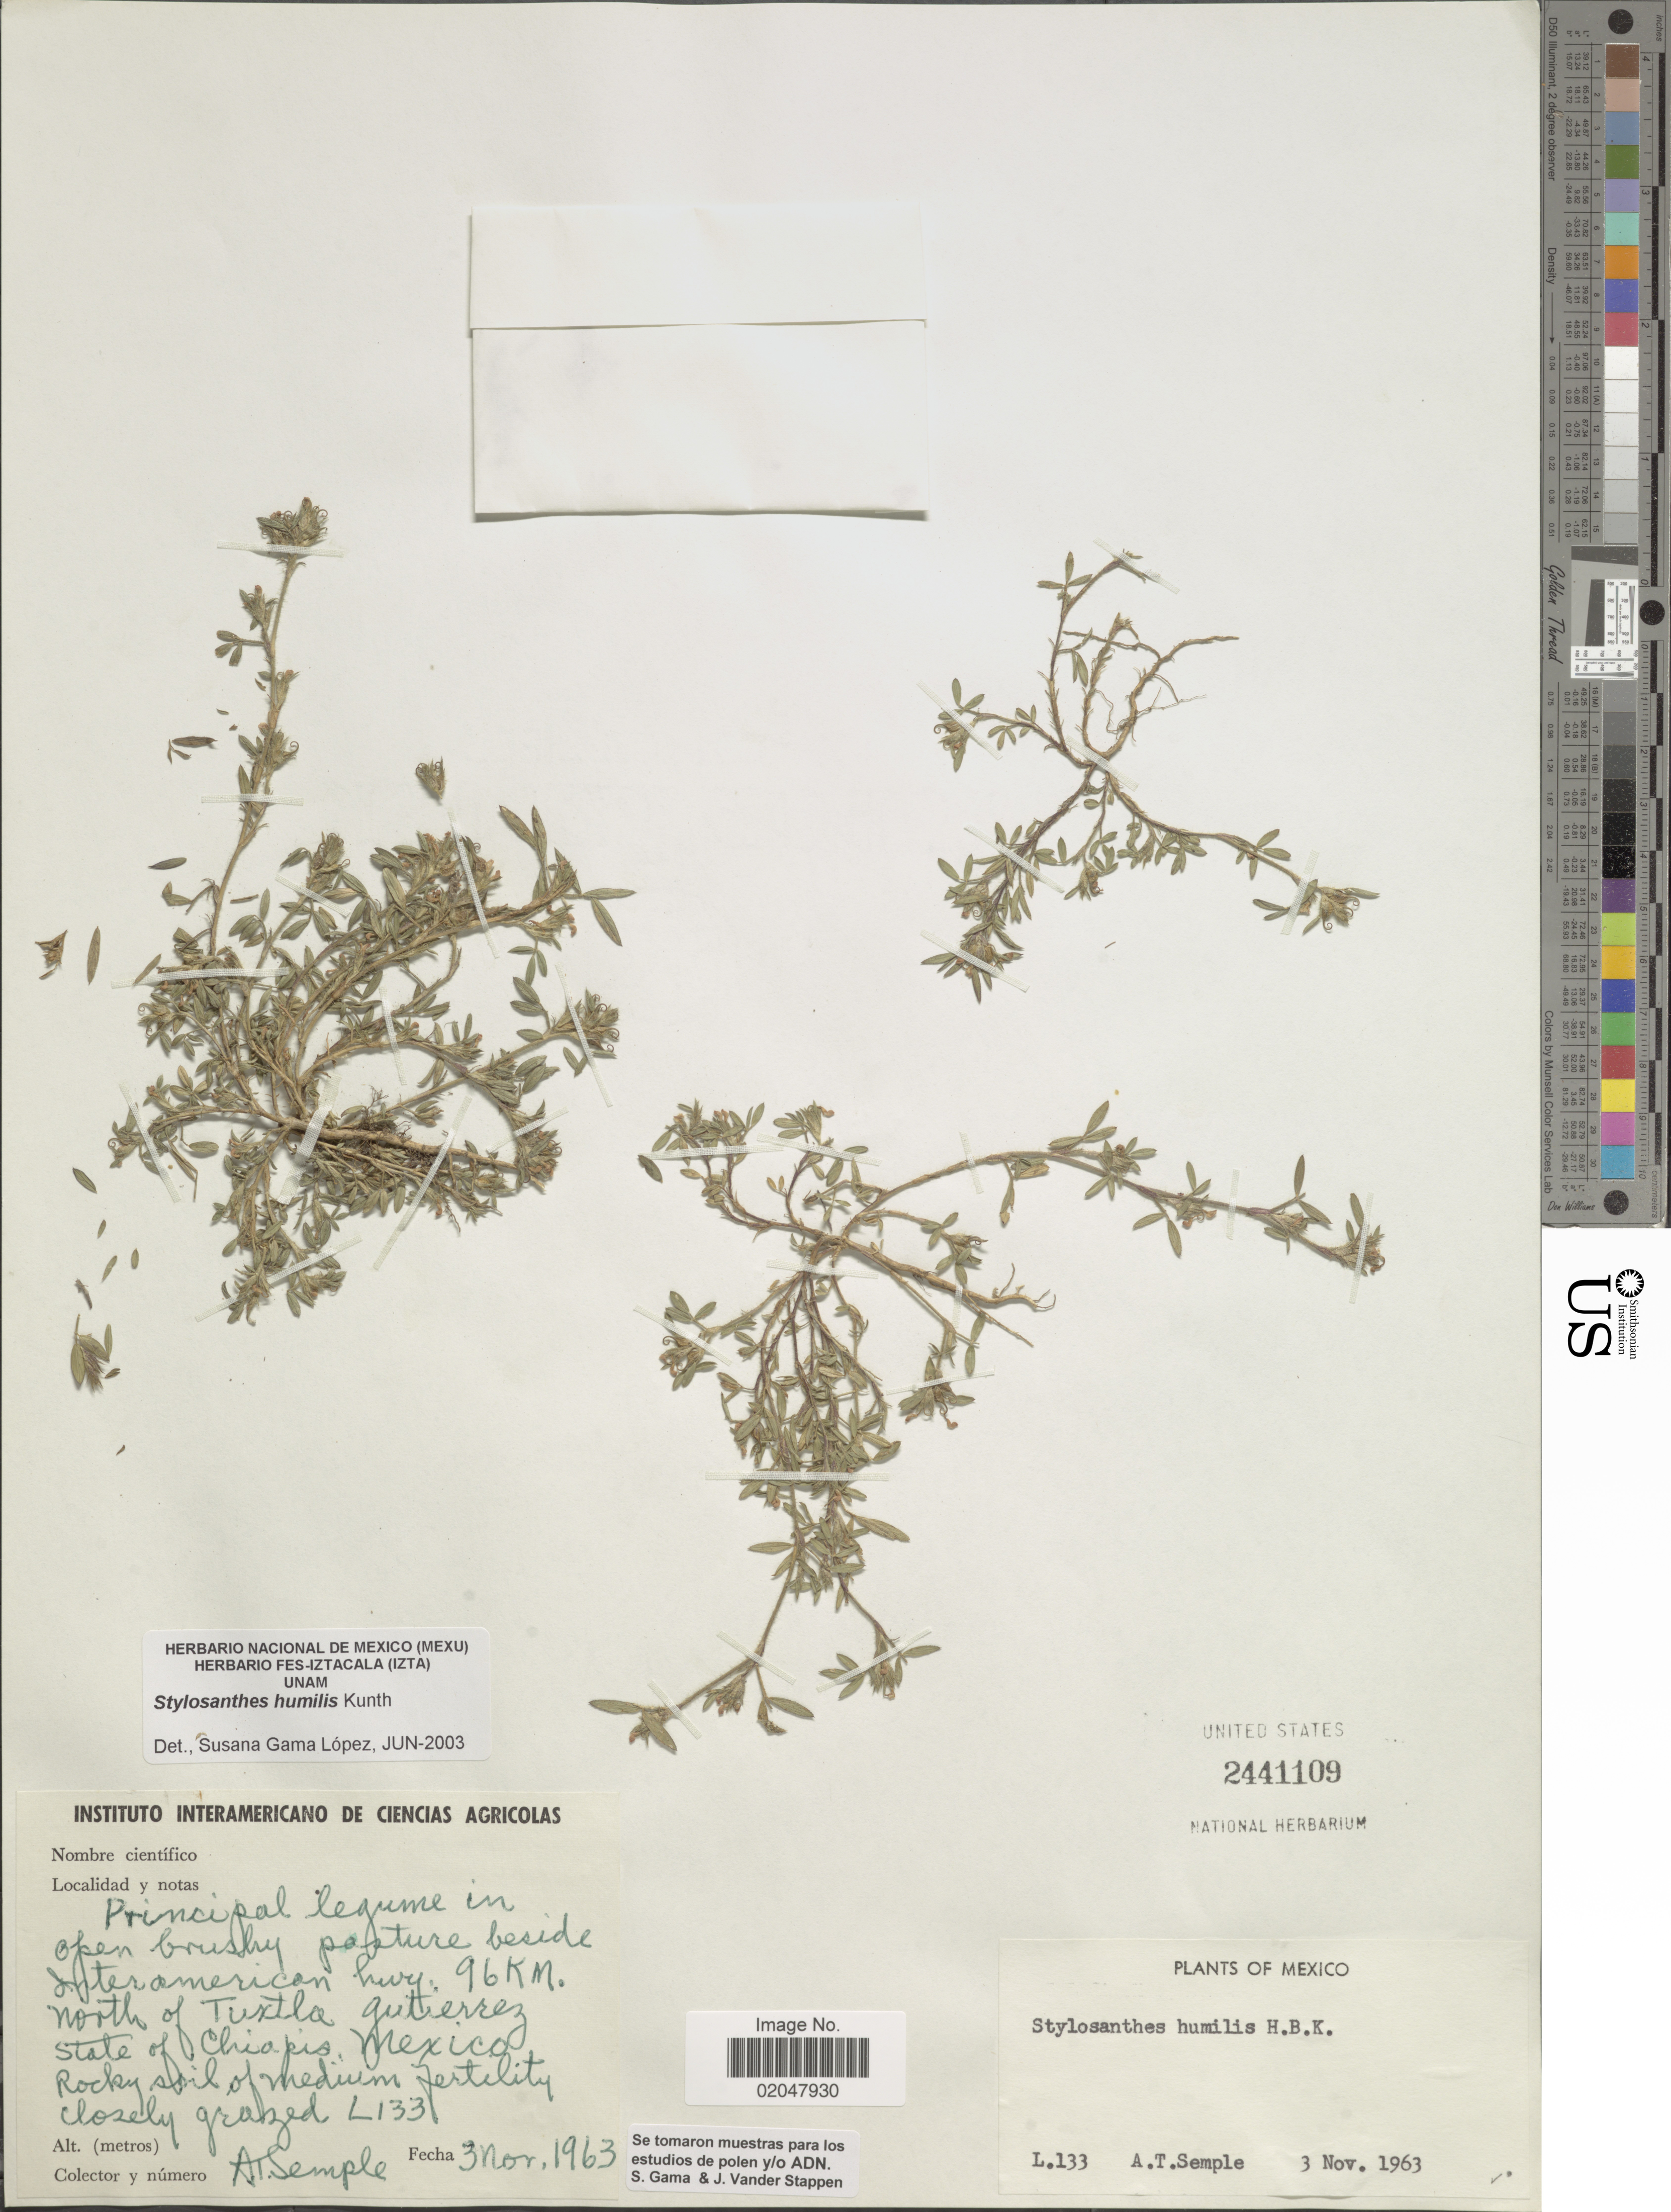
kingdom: Plantae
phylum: Tracheophyta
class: Magnoliopsida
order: Fabales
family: Fabaceae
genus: Stylosanthes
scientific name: Stylosanthes humilis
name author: Kunth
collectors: A. Semple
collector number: L133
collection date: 1963-11-03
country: Mexico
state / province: Chiapas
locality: Beside Interamerinca Hwy. 96 km. North of Tuxtla gutierrez State of Chiapas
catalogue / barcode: US 2441109